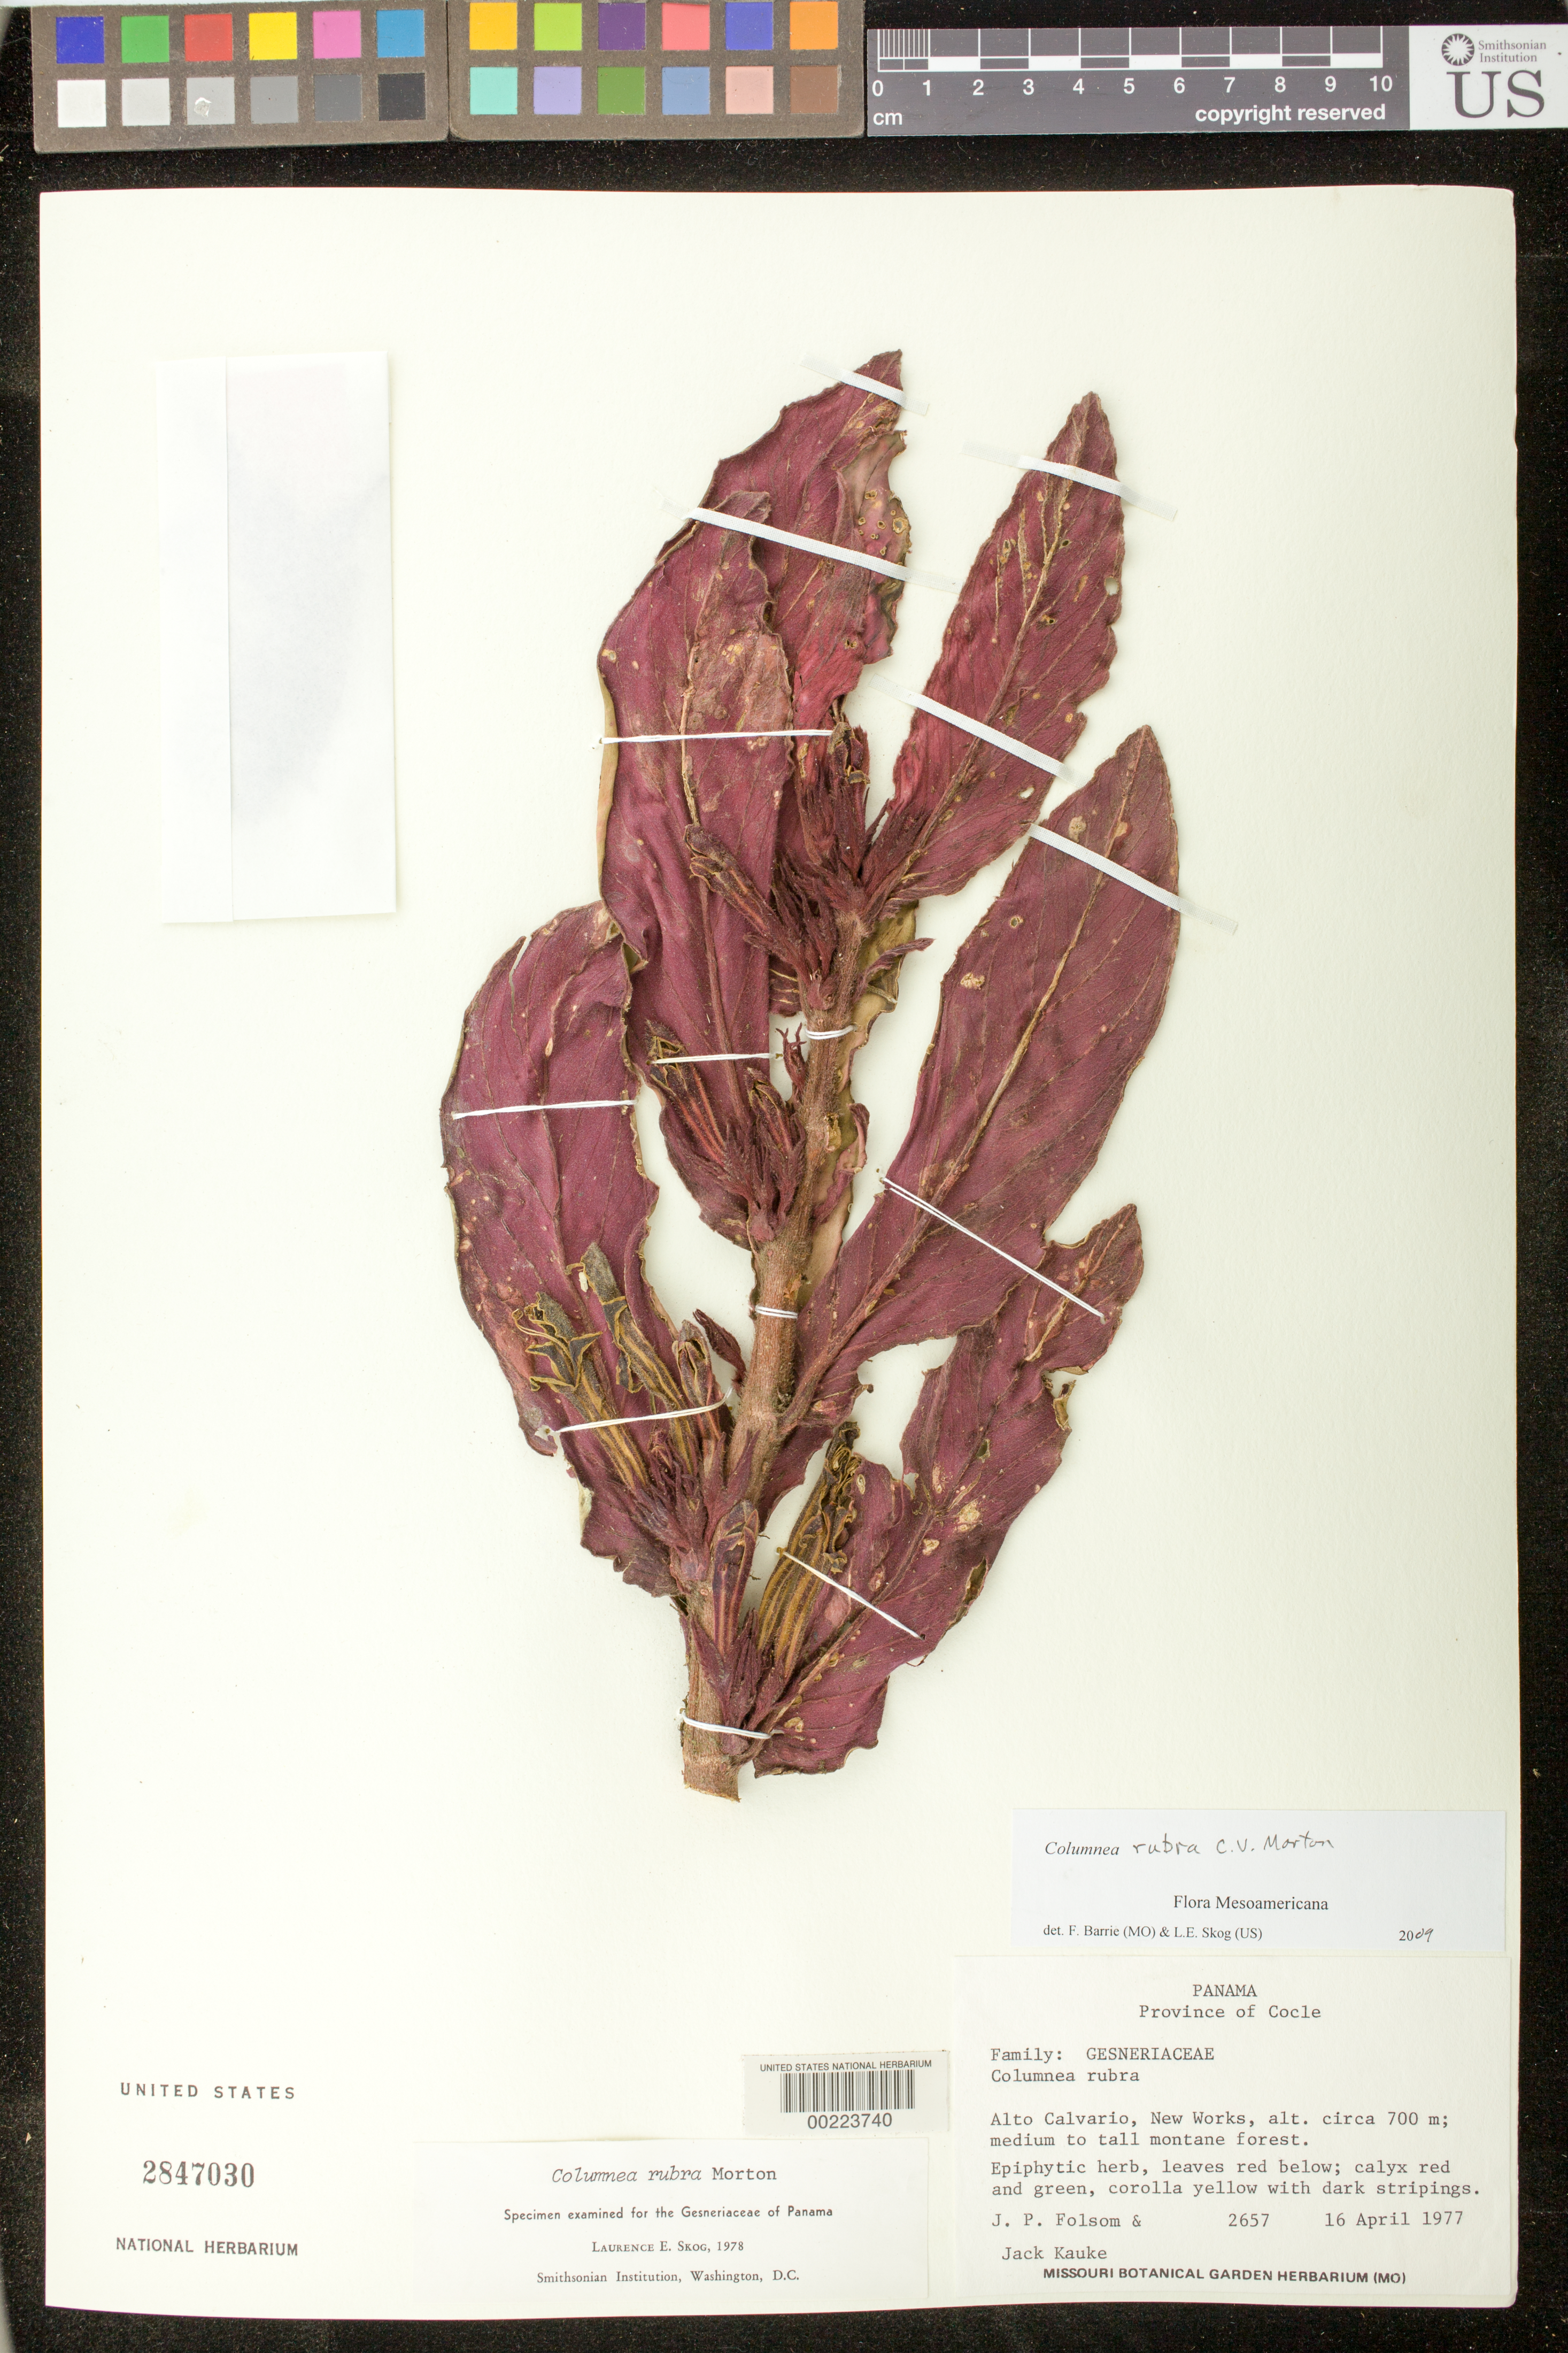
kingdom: Plantae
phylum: Tracheophyta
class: Magnoliopsida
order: Lamiales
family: Gesneriaceae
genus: Columnea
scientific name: Columnea rubra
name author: C.V. Morton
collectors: J. P. Folsom & J. Kauke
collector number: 2657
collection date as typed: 16 Apr 1977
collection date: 1977-04-16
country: Panama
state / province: Coclé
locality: Alto Calvario, New Works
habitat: Medium to tall montane forest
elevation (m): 700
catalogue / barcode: US 2847030